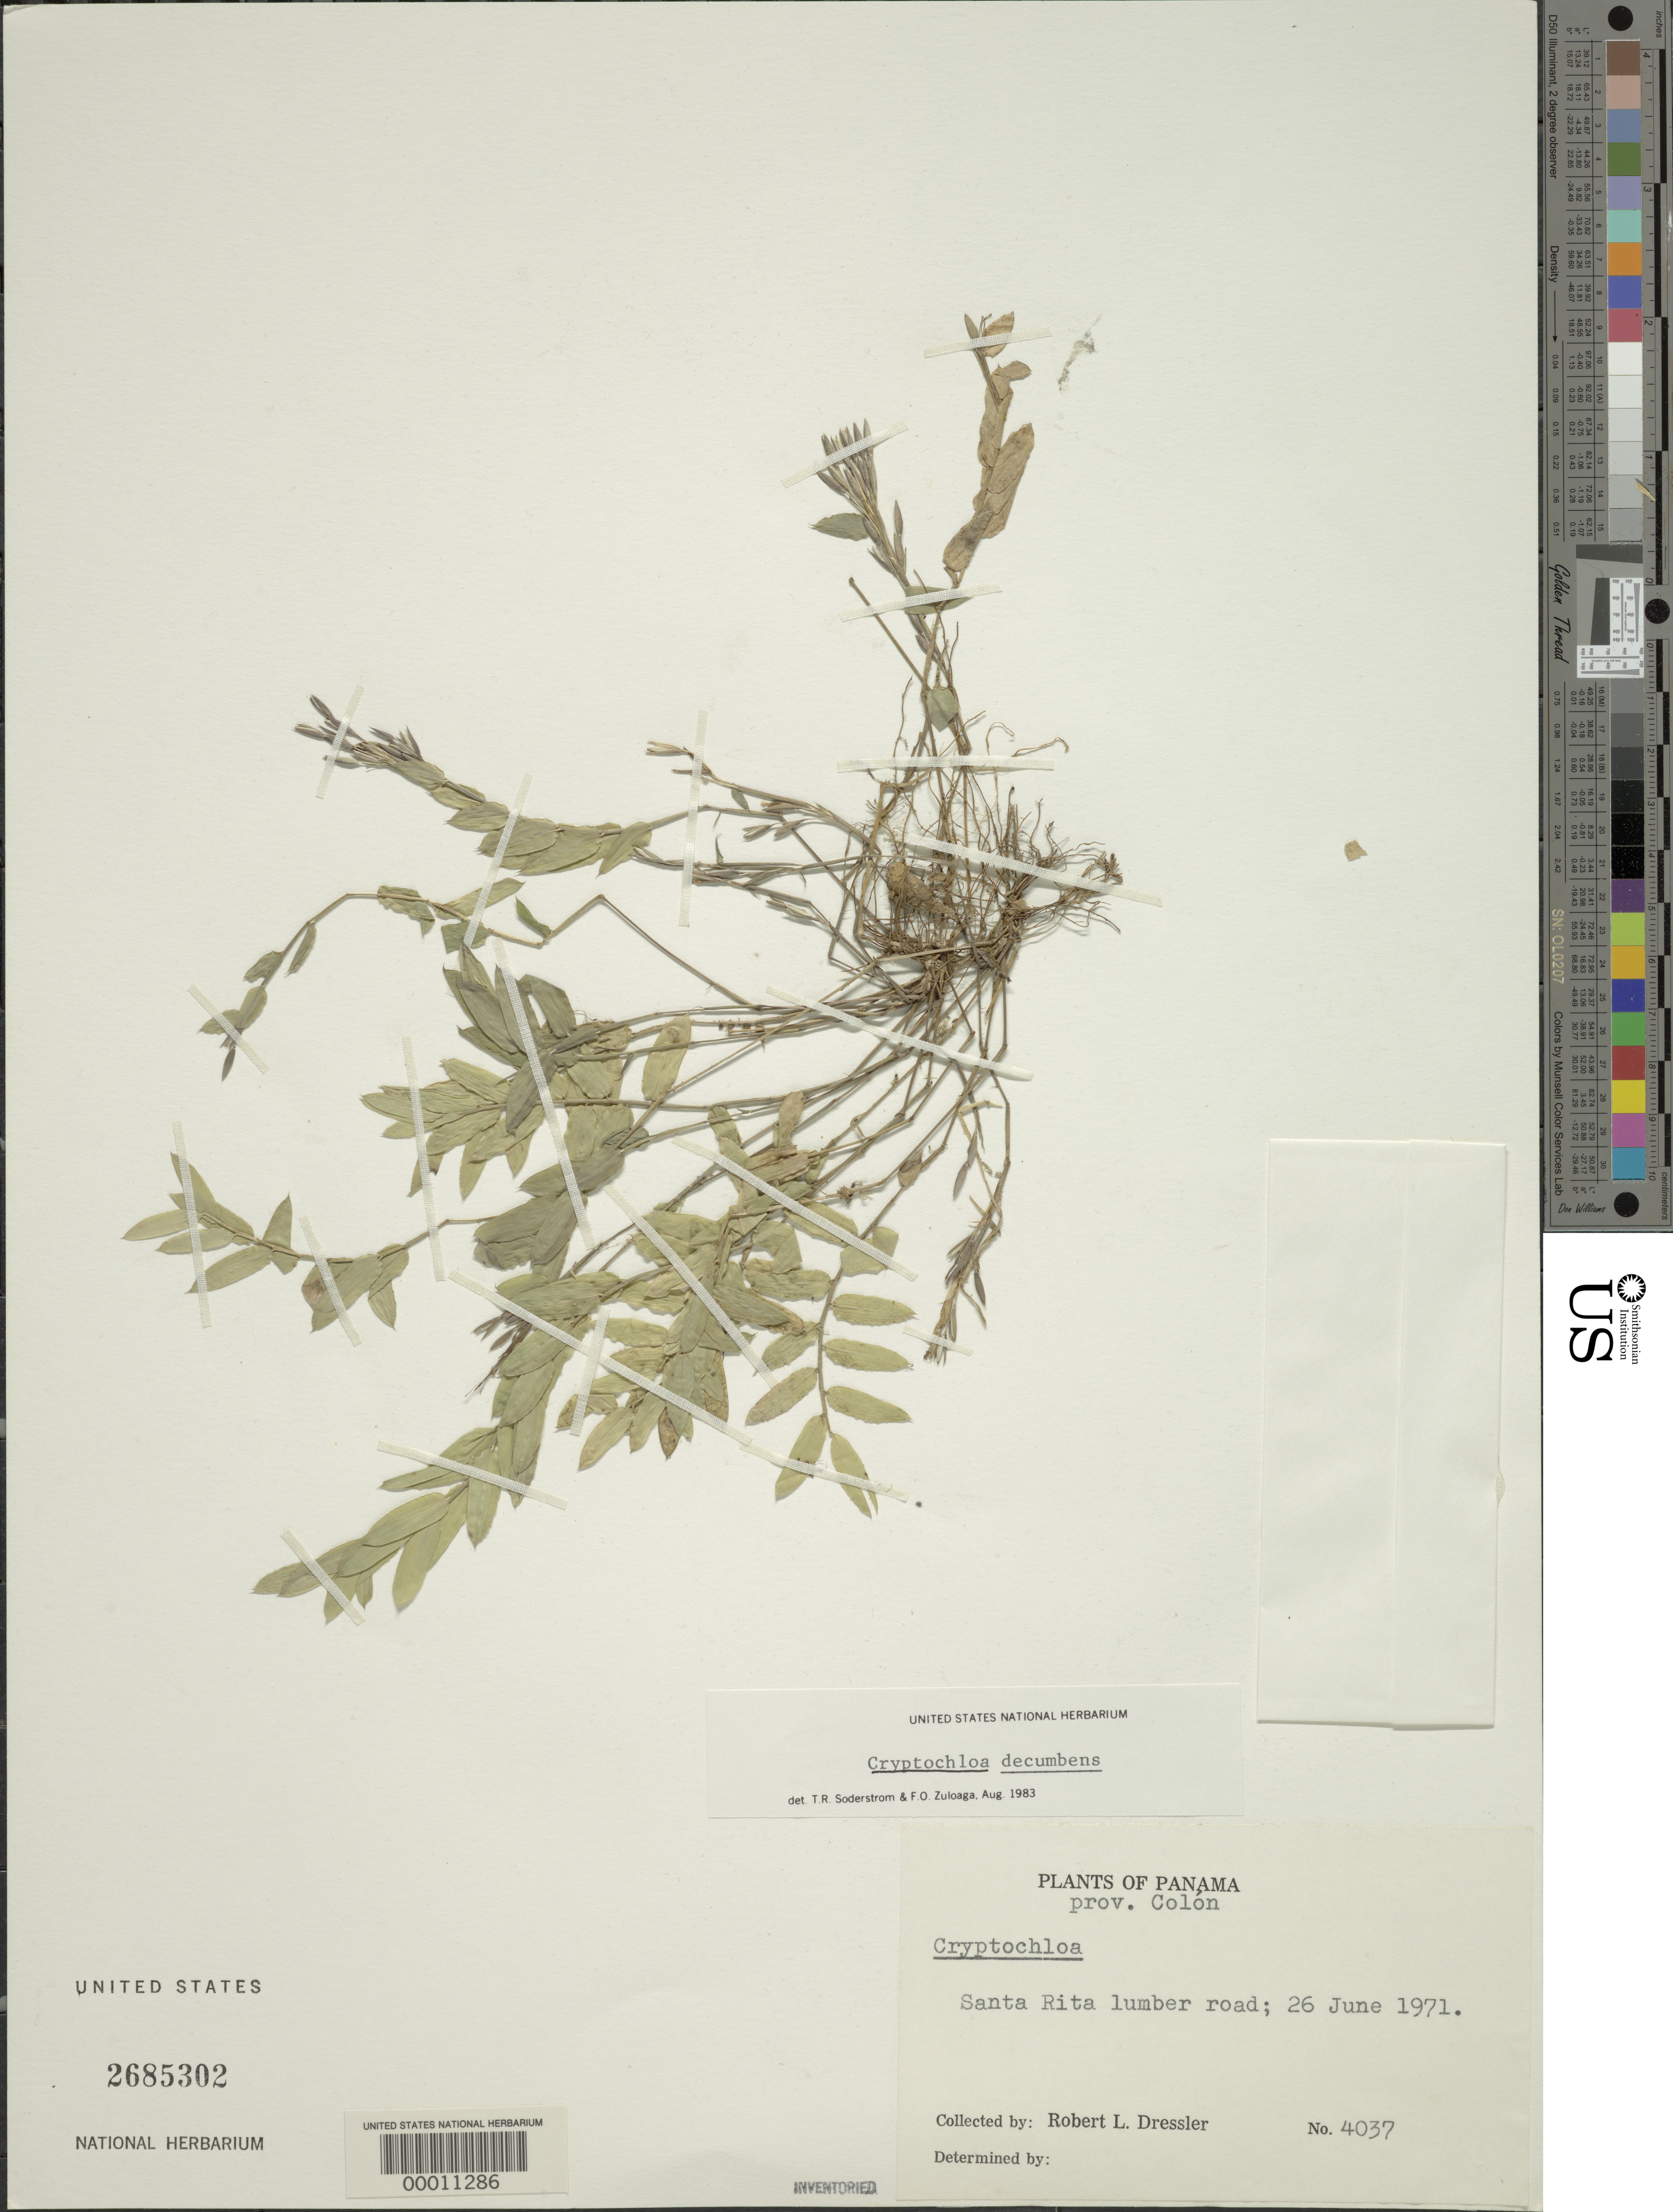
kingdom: Plantae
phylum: Tracheophyta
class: Liliopsida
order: Poales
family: Poaceae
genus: Cryptochloa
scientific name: Cryptochloa decumbens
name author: Soderstr. & Zuloaga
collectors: R. Dressler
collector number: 4037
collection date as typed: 26 Jun 1971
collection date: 1971-06-26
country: Panama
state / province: Colón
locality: Santa Rita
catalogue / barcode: US 2685302